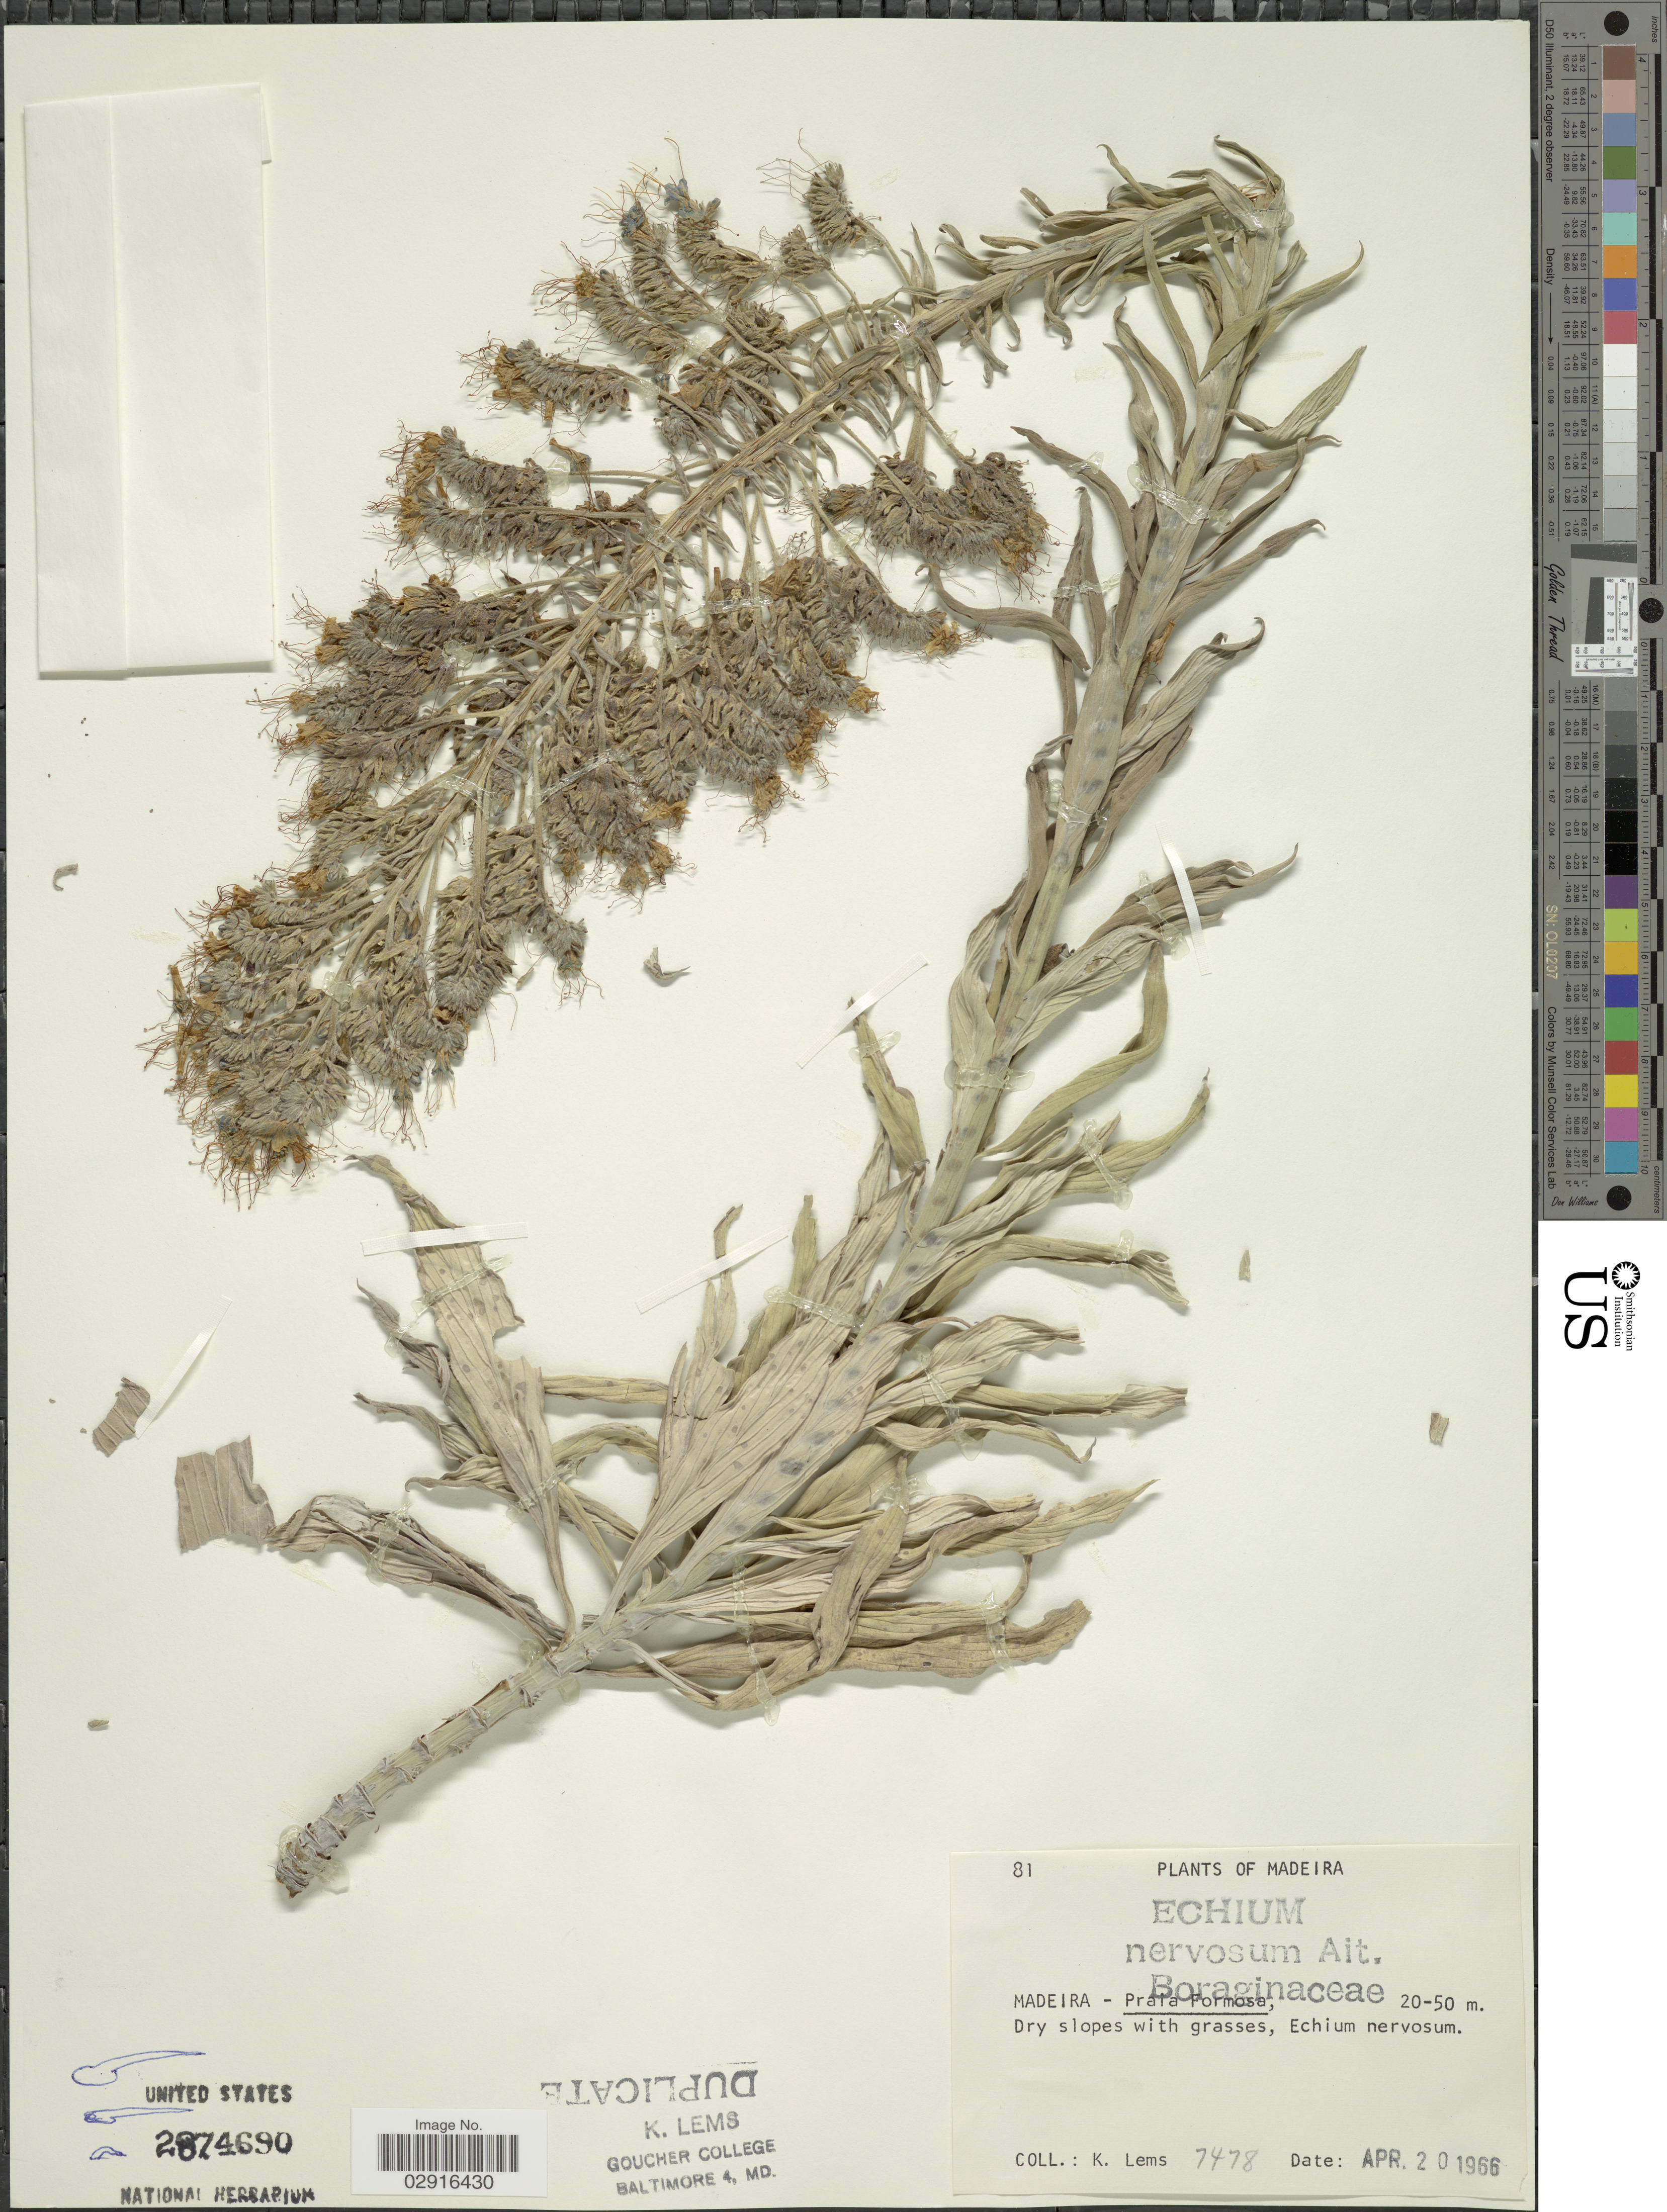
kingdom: Plantae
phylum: Tracheophyta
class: Magnoliopsida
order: Boraginales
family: Boraginaceae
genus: Echium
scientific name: Echium nervosum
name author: Dryand.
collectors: K. Lems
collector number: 7478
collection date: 1966-04-20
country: Portugal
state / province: Madeira (Aut. Reg.)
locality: Praia Formosa.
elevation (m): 20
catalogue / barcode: US 2874690